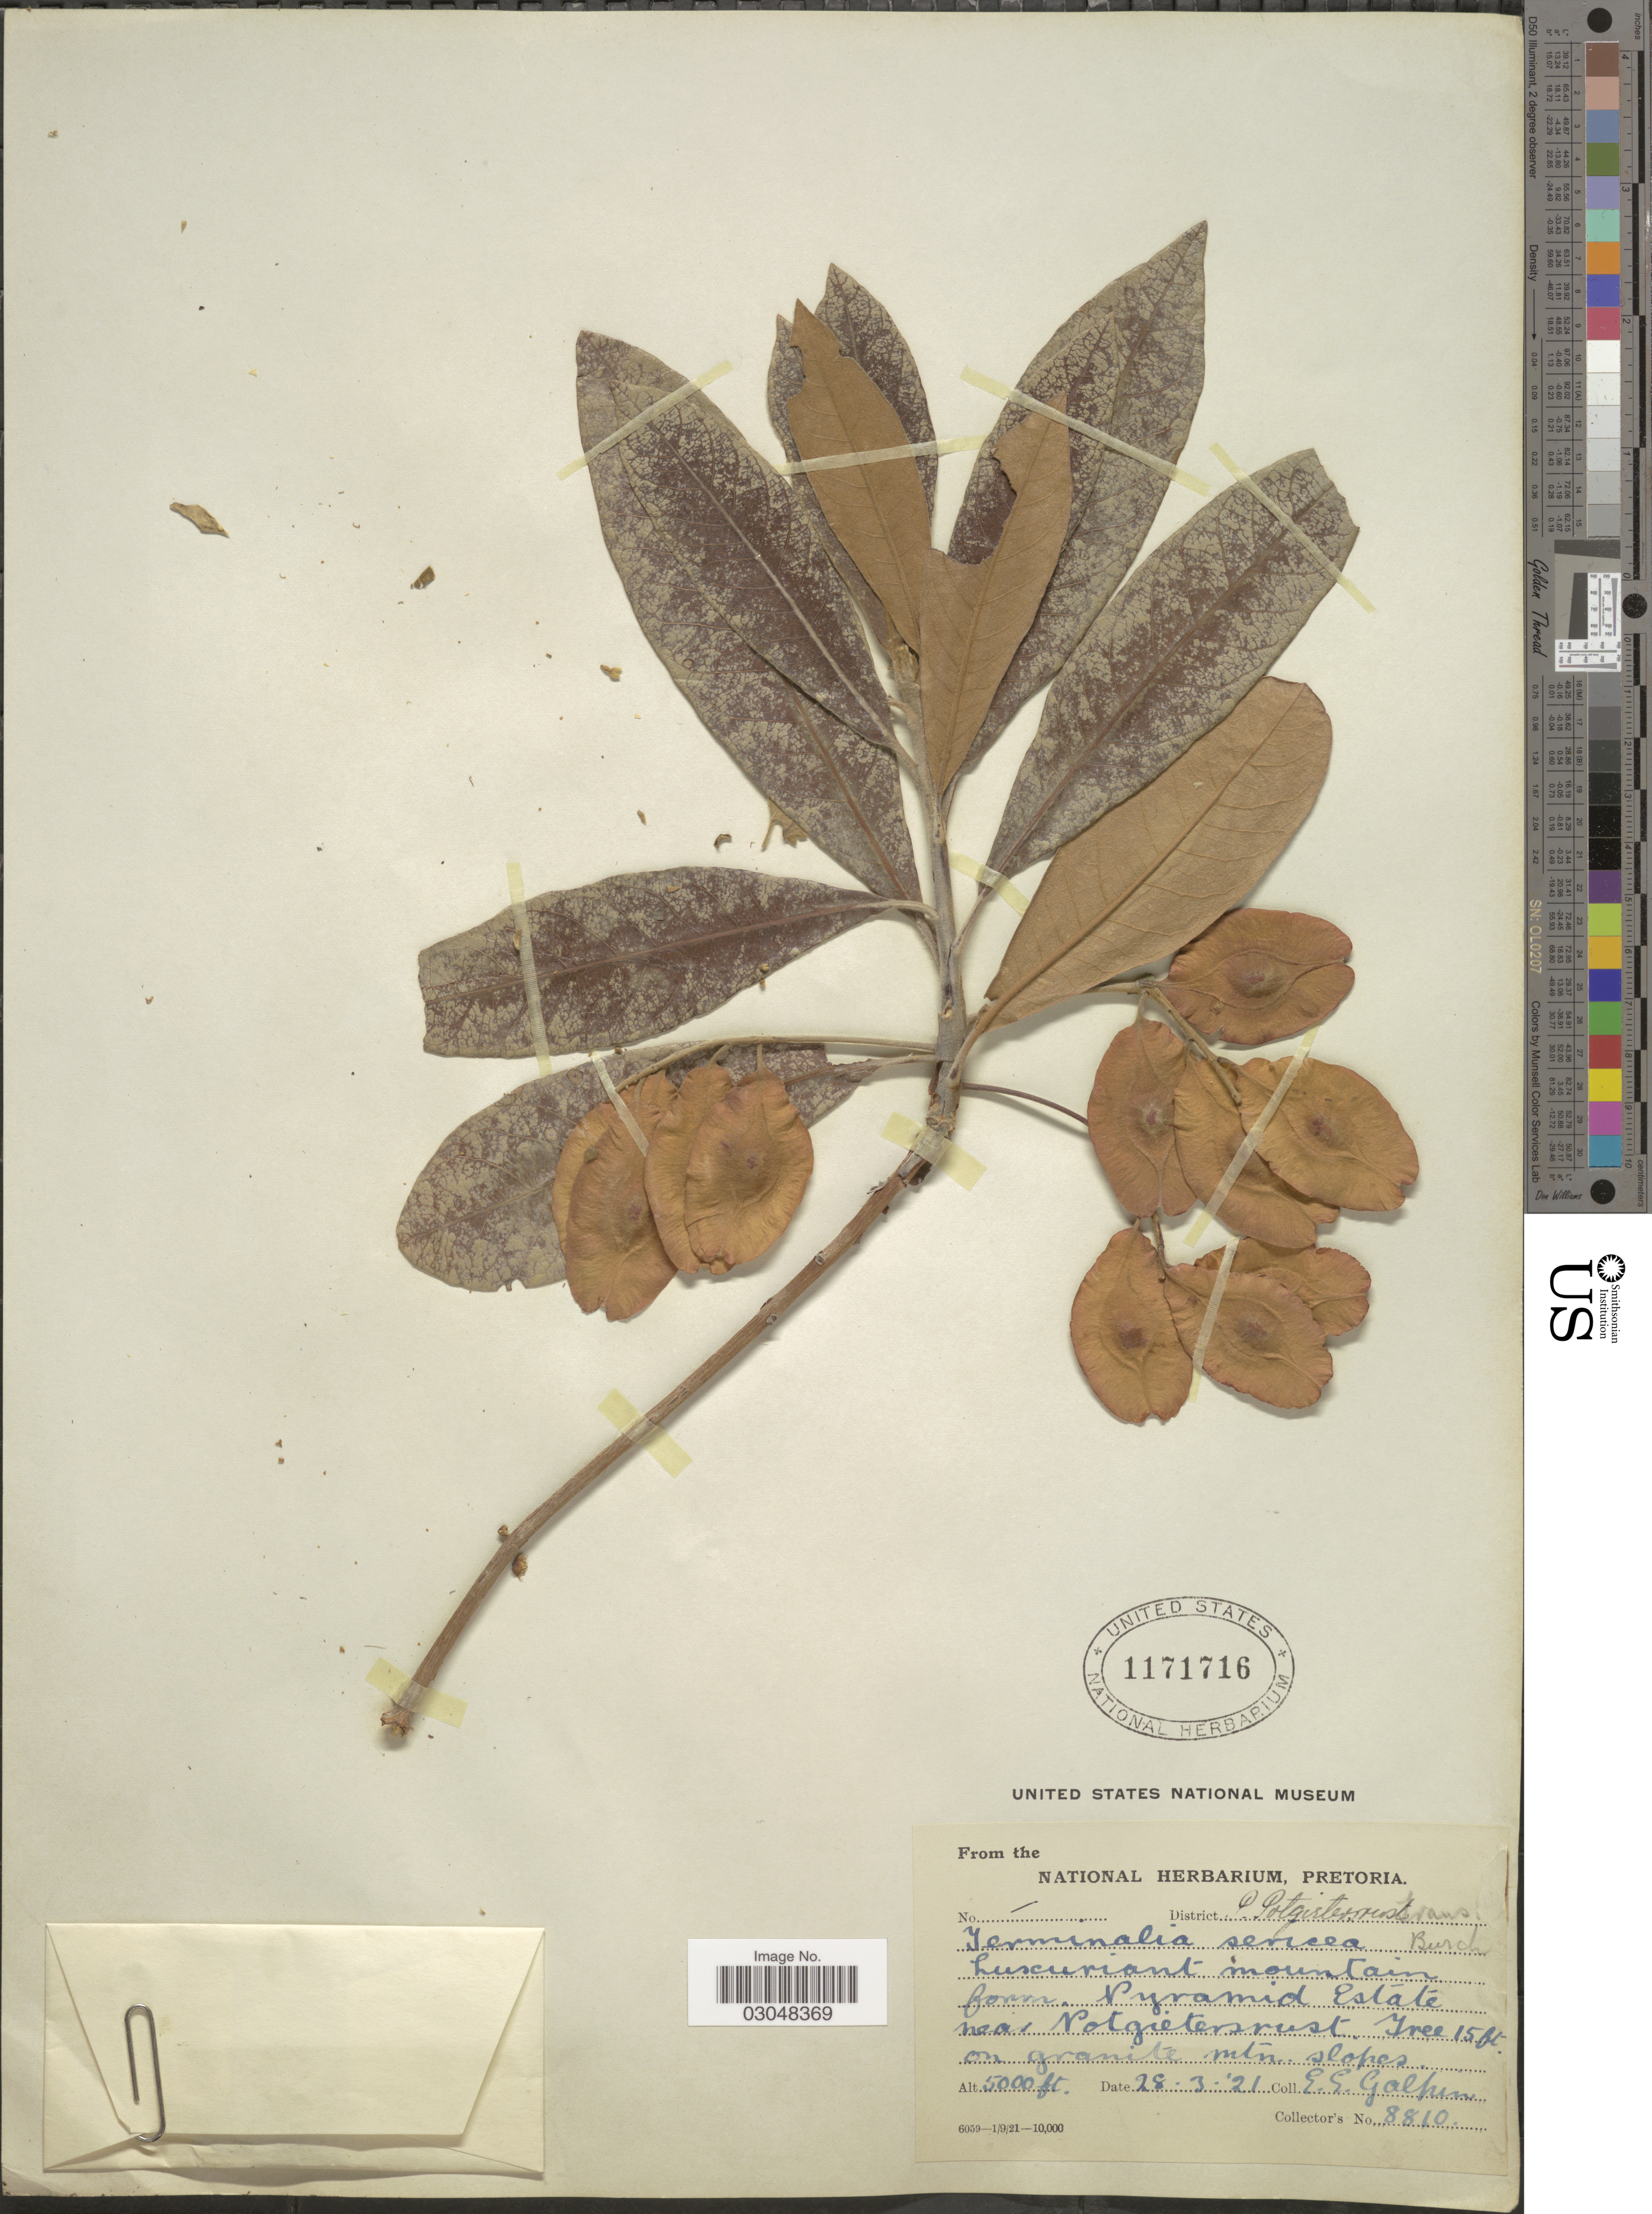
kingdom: Plantae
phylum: Tracheophyta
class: Magnoliopsida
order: Myrtales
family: Combretaceae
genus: Terminalia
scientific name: Terminalia sericea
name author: D.G. Burch ex DC.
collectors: E. Galpin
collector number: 8810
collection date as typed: Transcribed d/m/y: 28/3/21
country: South Africa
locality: District Potgietersrust. Pyramid Estate near Potgietersrust.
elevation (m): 1524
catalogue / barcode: US 1171716